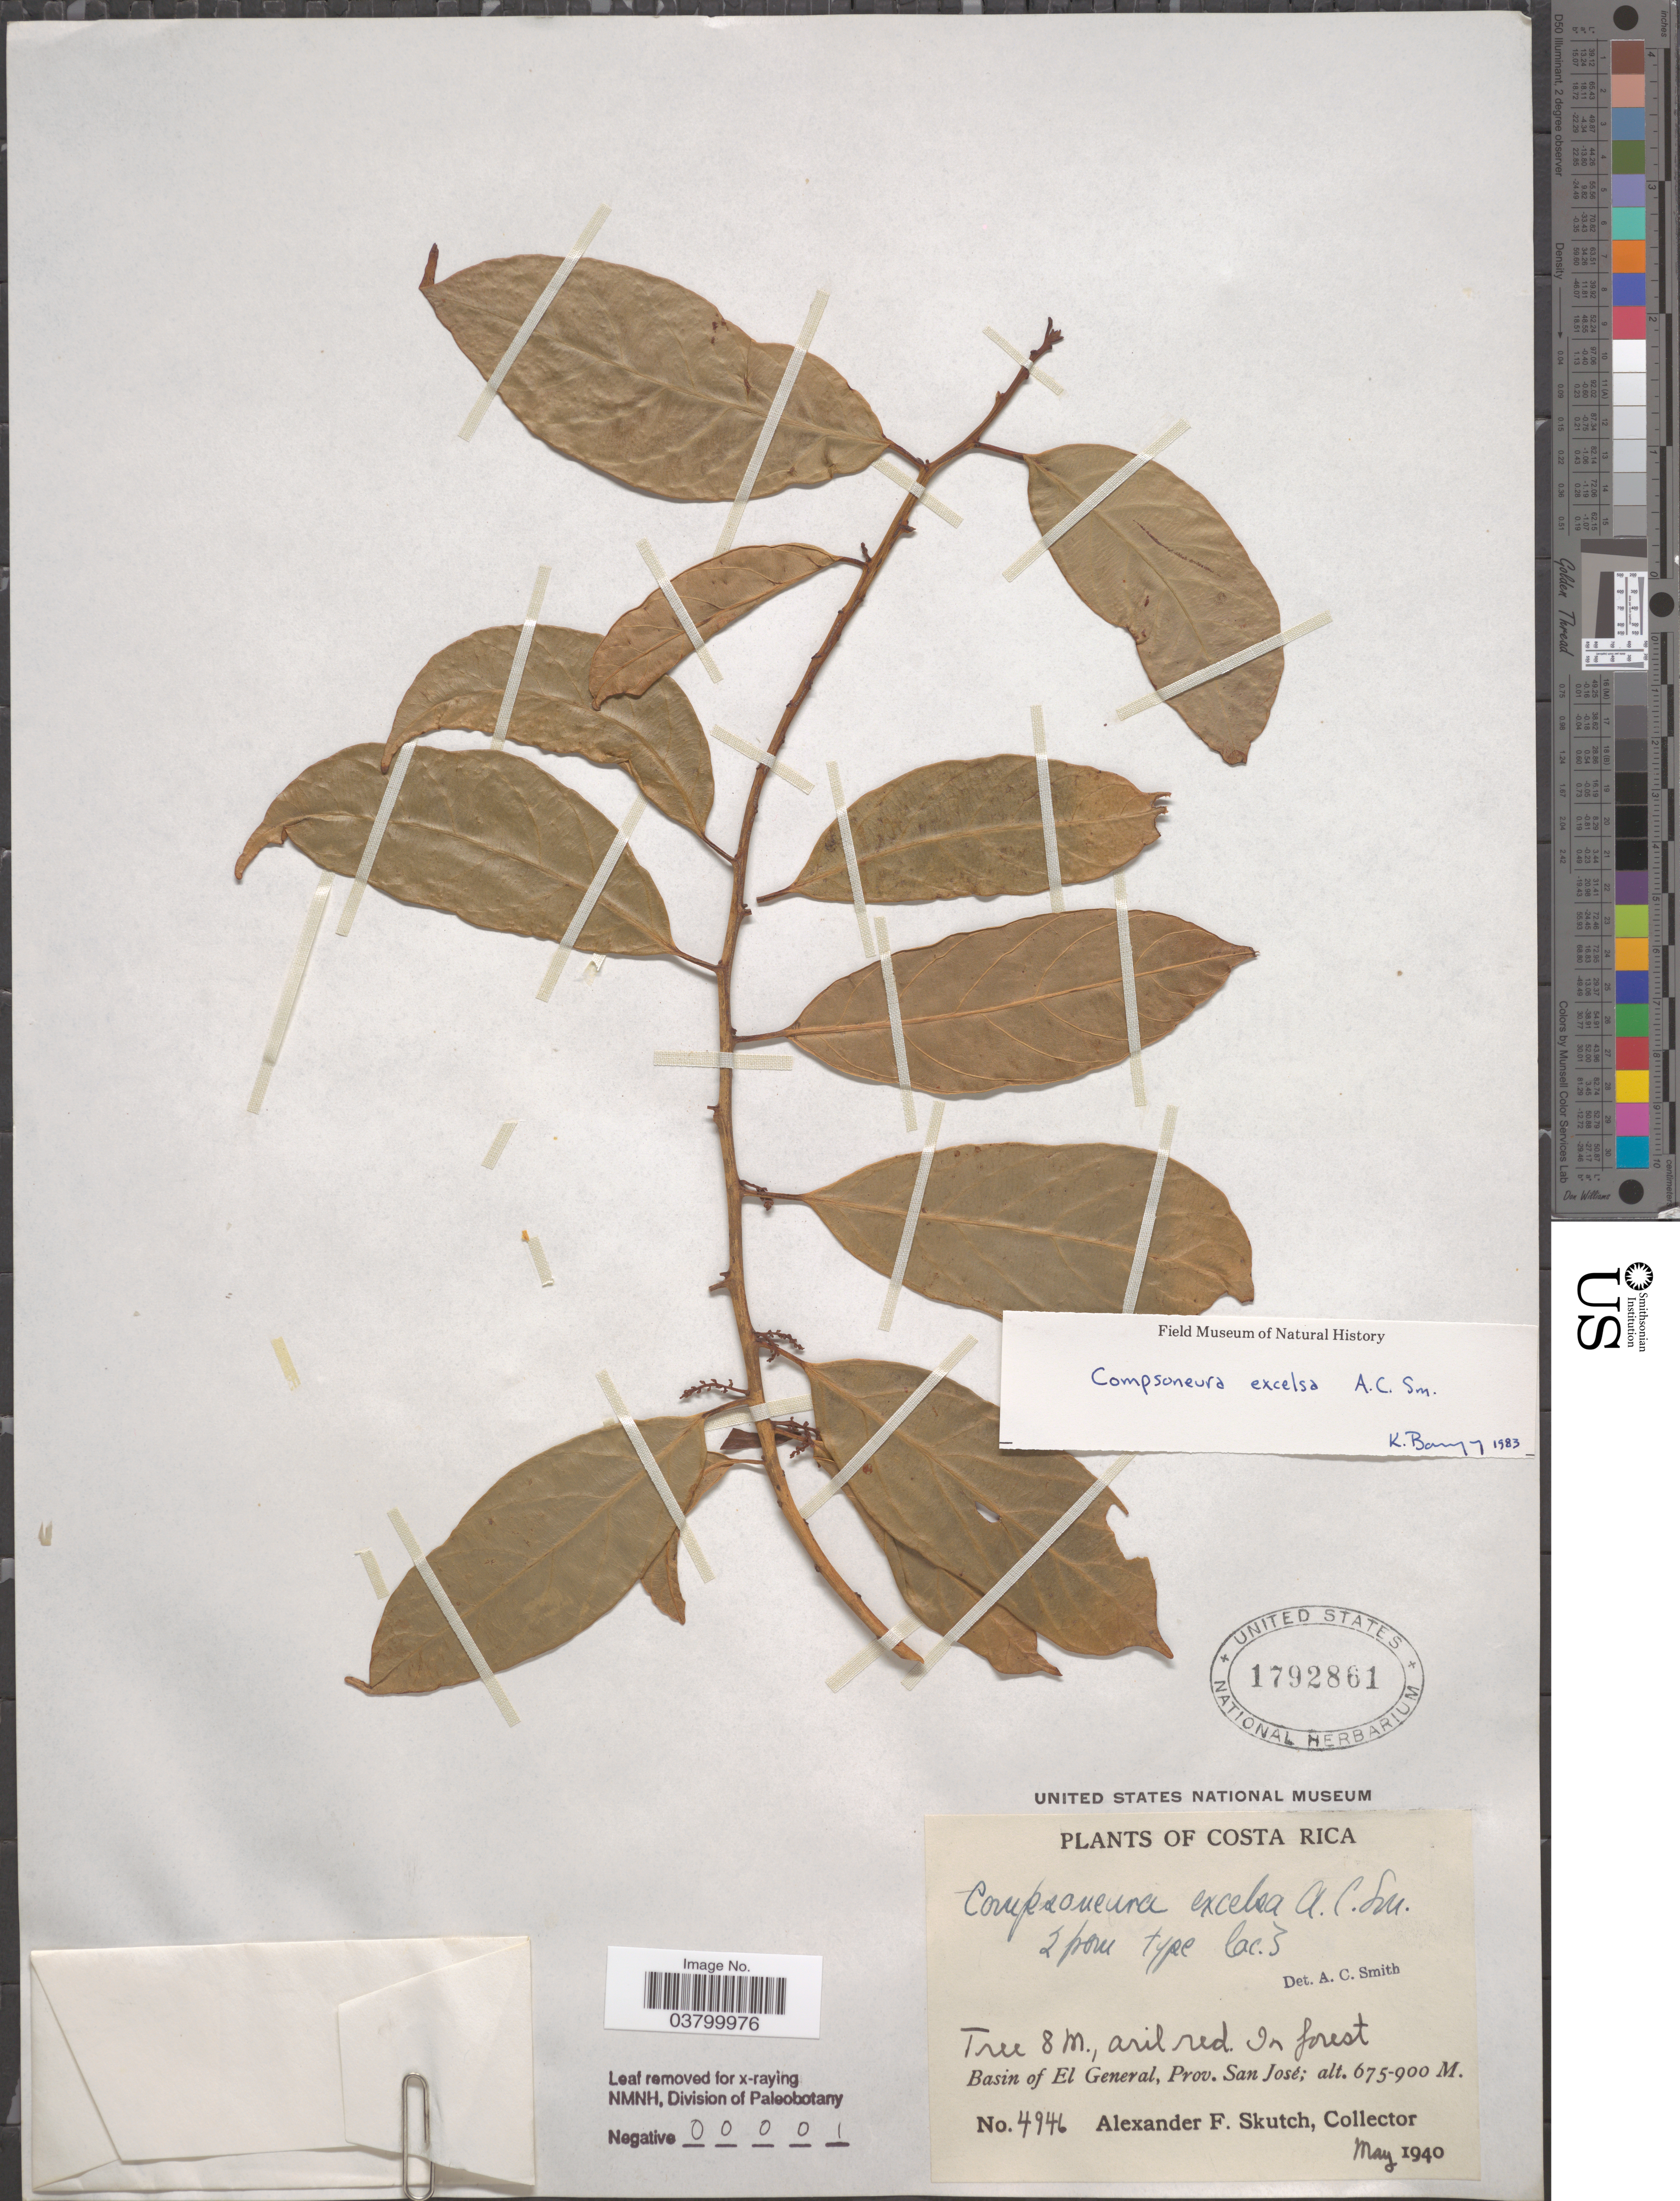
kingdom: Plantae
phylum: Tracheophyta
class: Magnoliopsida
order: Magnoliales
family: Myristicaceae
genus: Compsoneura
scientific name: Compsoneura excelsa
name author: A.C. Sm.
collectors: A. F. Skutch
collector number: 4946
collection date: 1940-05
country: Costa Rica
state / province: San José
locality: Basin of El General.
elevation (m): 675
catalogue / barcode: US 1792861